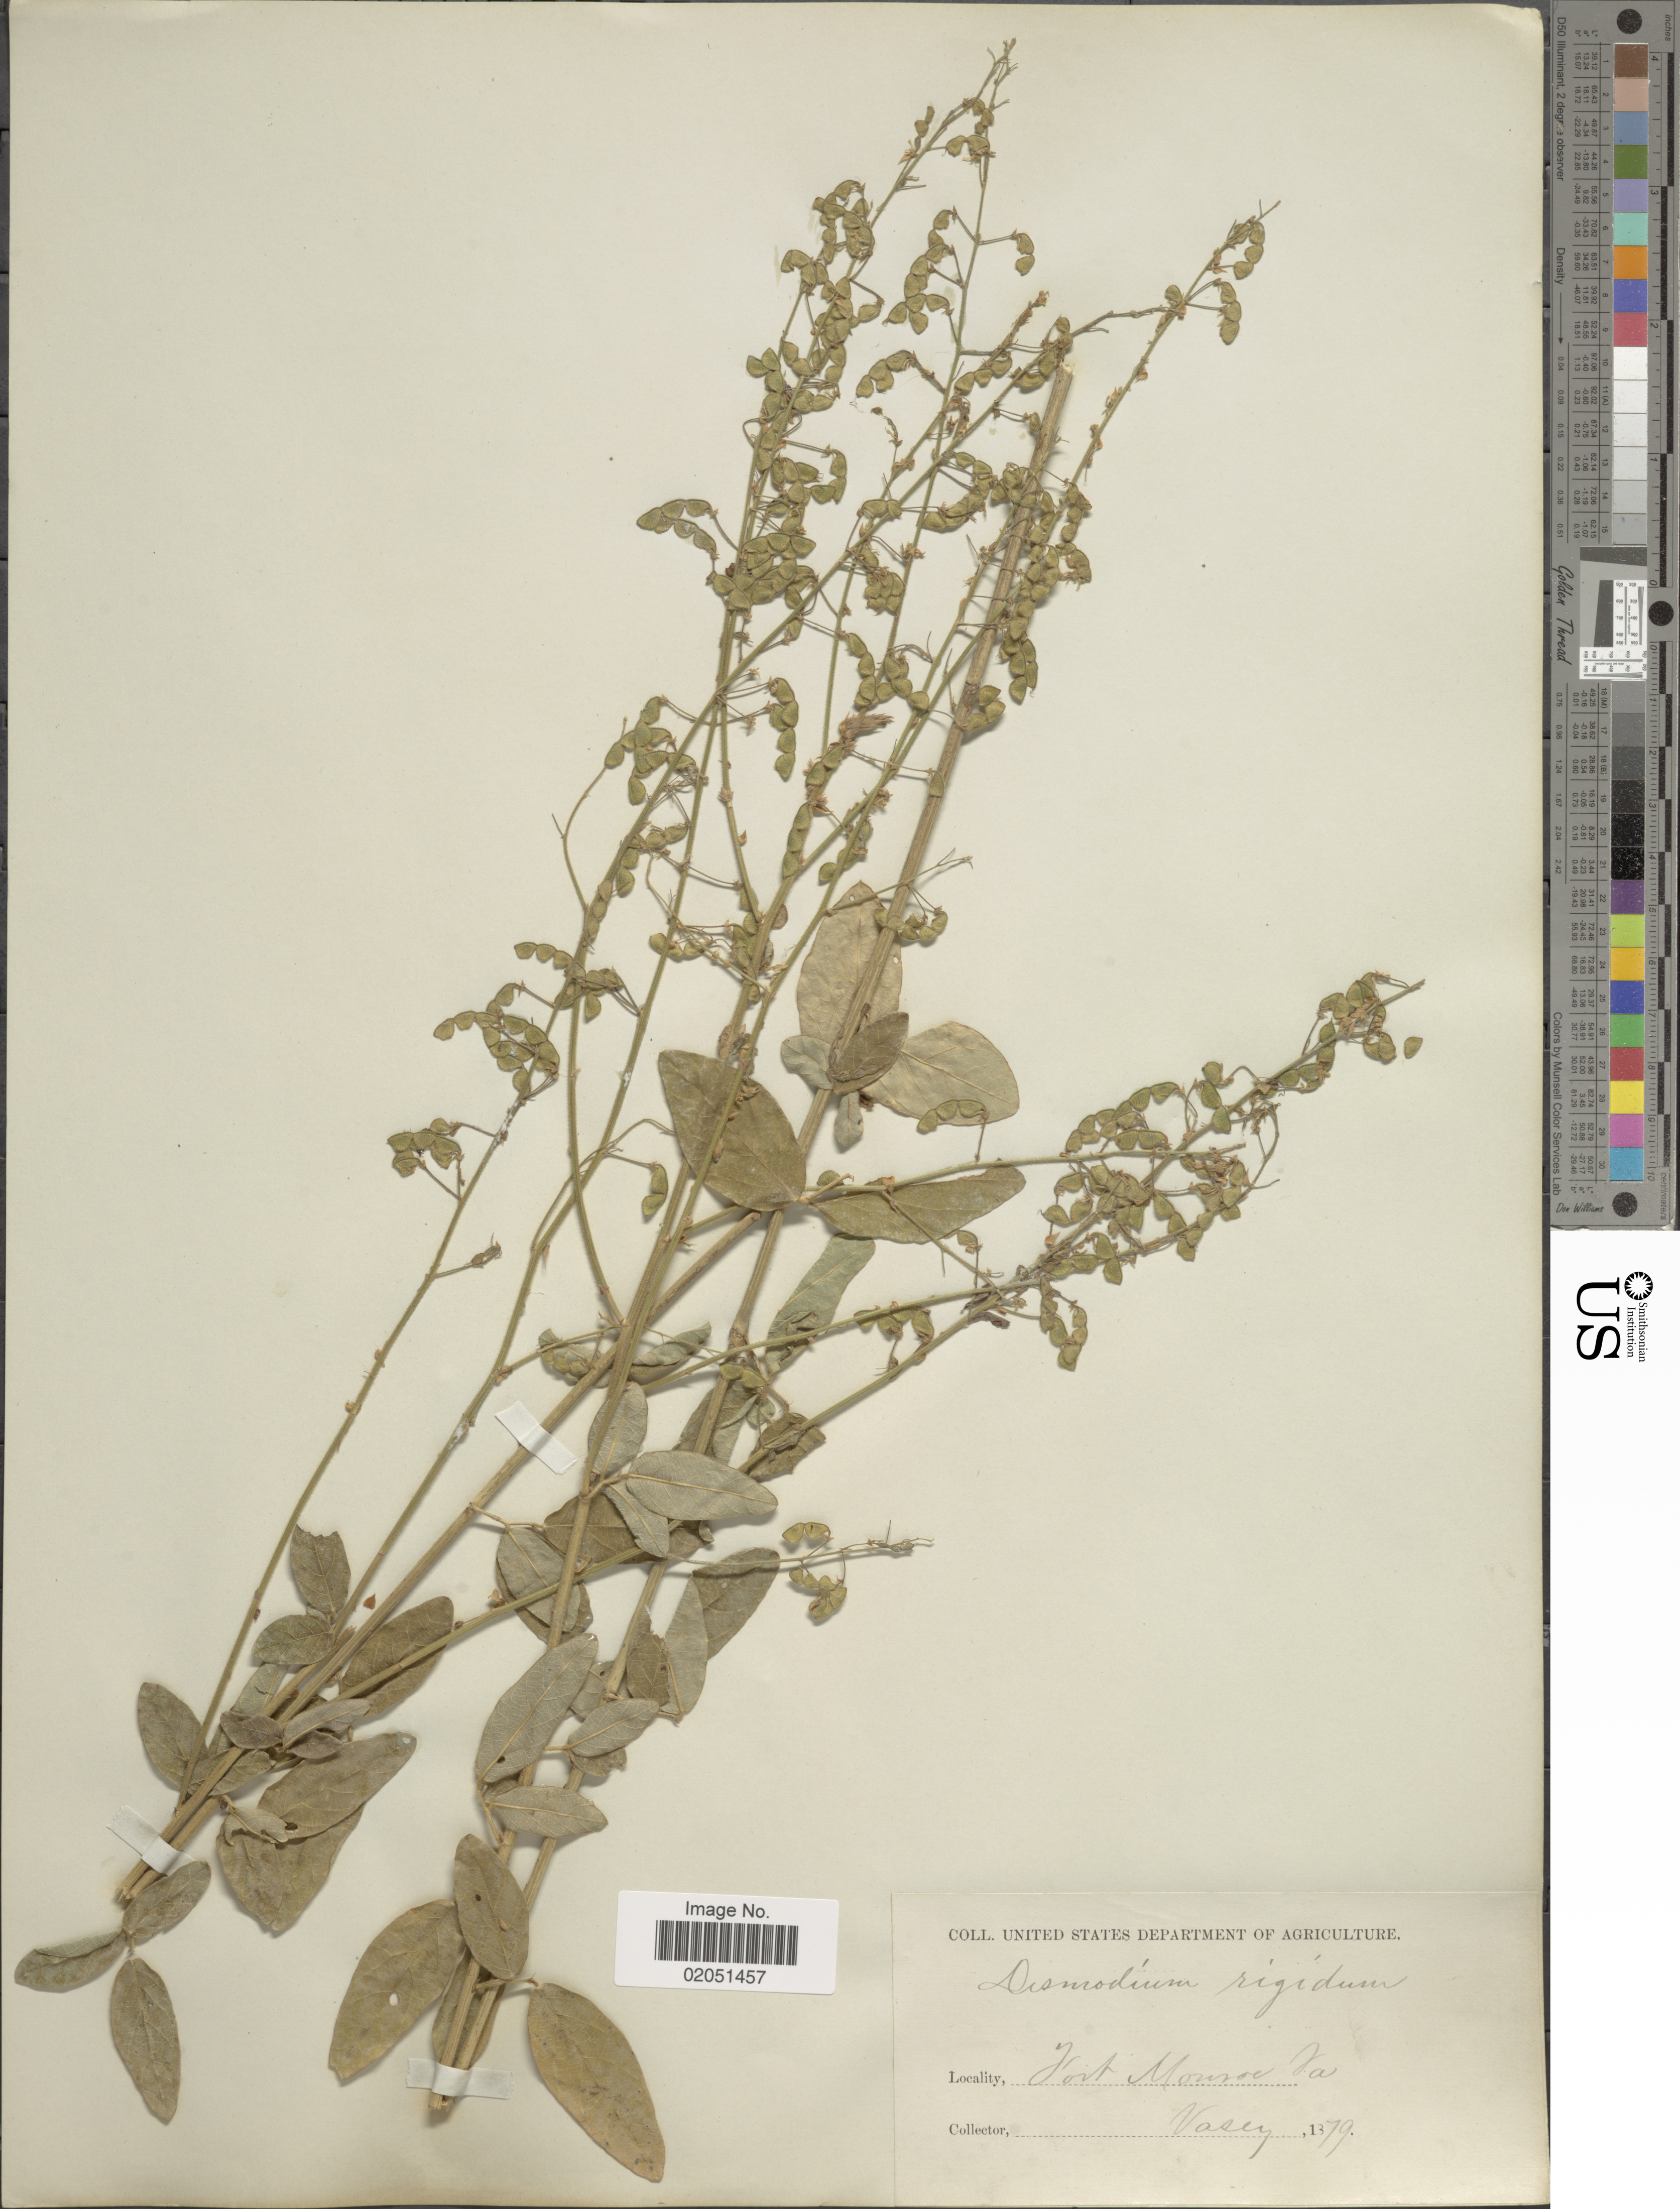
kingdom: Plantae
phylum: Tracheophyta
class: Magnoliopsida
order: Fabales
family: Fabaceae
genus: Desmodium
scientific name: Desmodium rigidum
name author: (Elliott) DC.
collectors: Vasey, --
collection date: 1879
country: United States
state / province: Virginia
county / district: City of Hampton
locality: Fort Monroe